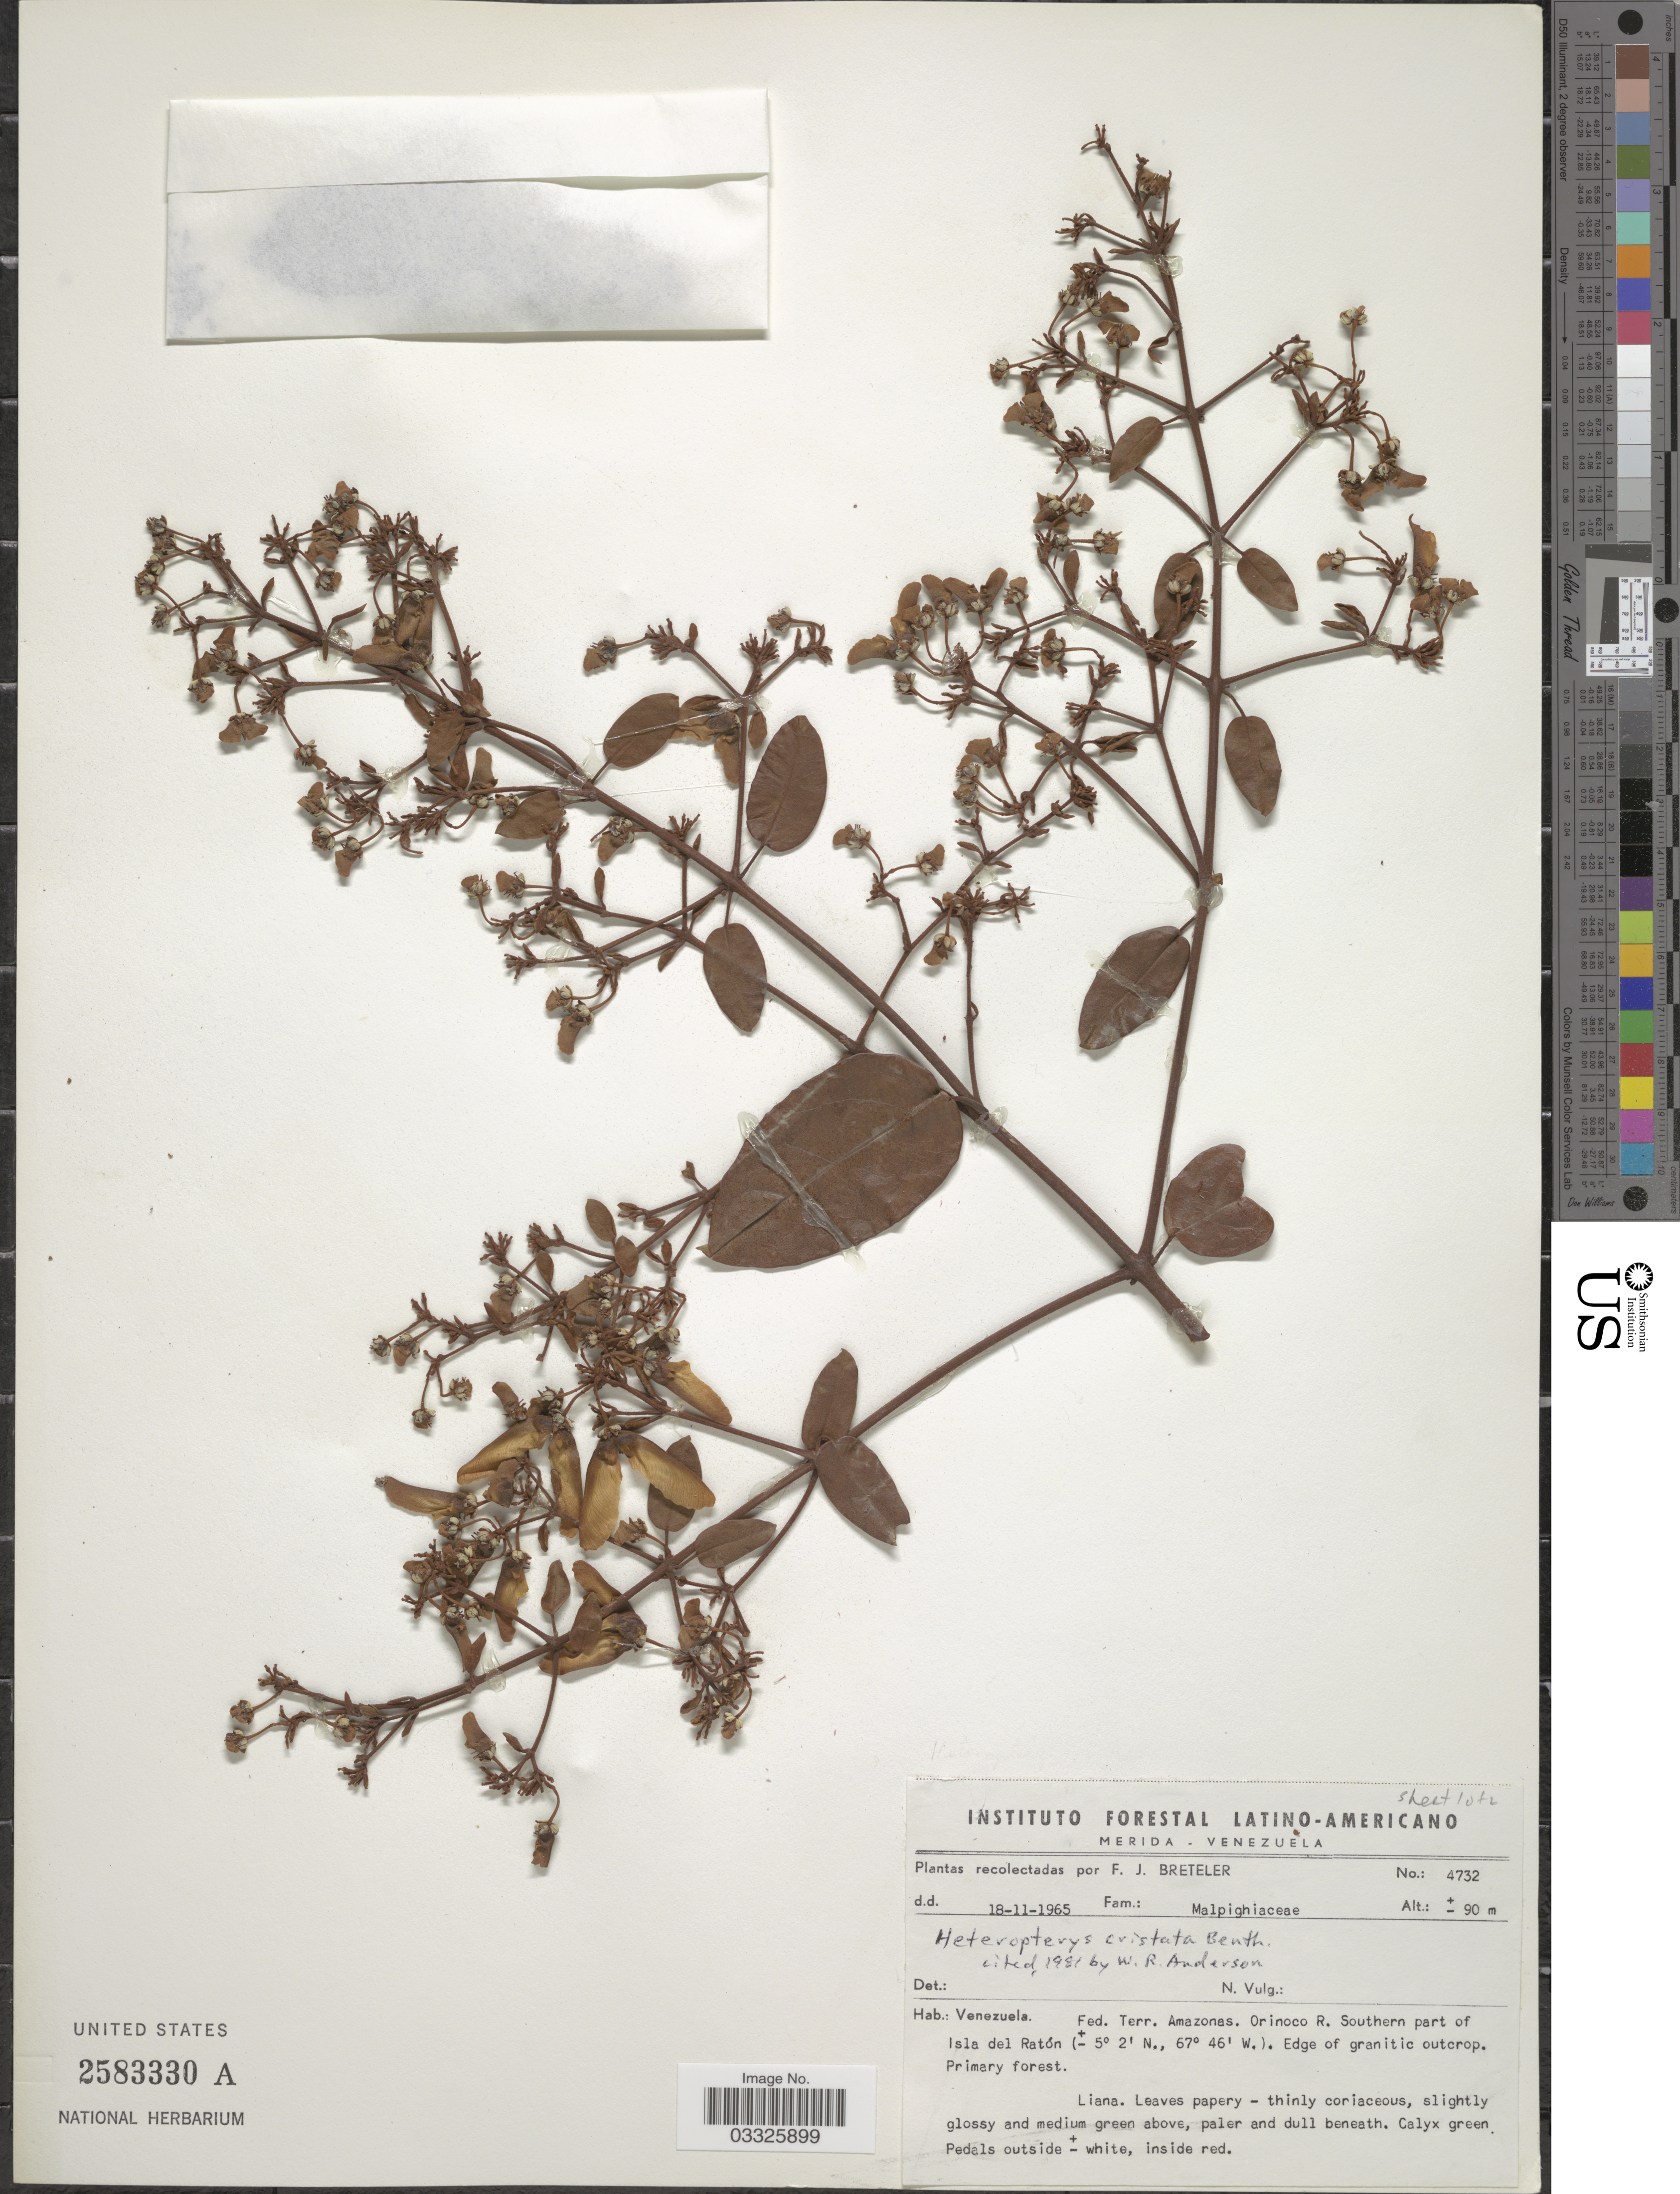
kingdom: Plantae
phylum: Tracheophyta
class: Magnoliopsida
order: Malpighiales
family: Malpighiaceae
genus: Heteropterys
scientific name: Heteropterys cristata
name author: Benth.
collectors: F. J. Breteler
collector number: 4732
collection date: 1965-11-18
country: Venezuela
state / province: Amazonas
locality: Fed. Terr. Amazonas. Orinoco R. Southern part of Isla del Ratón.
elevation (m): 90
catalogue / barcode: US 2583330A